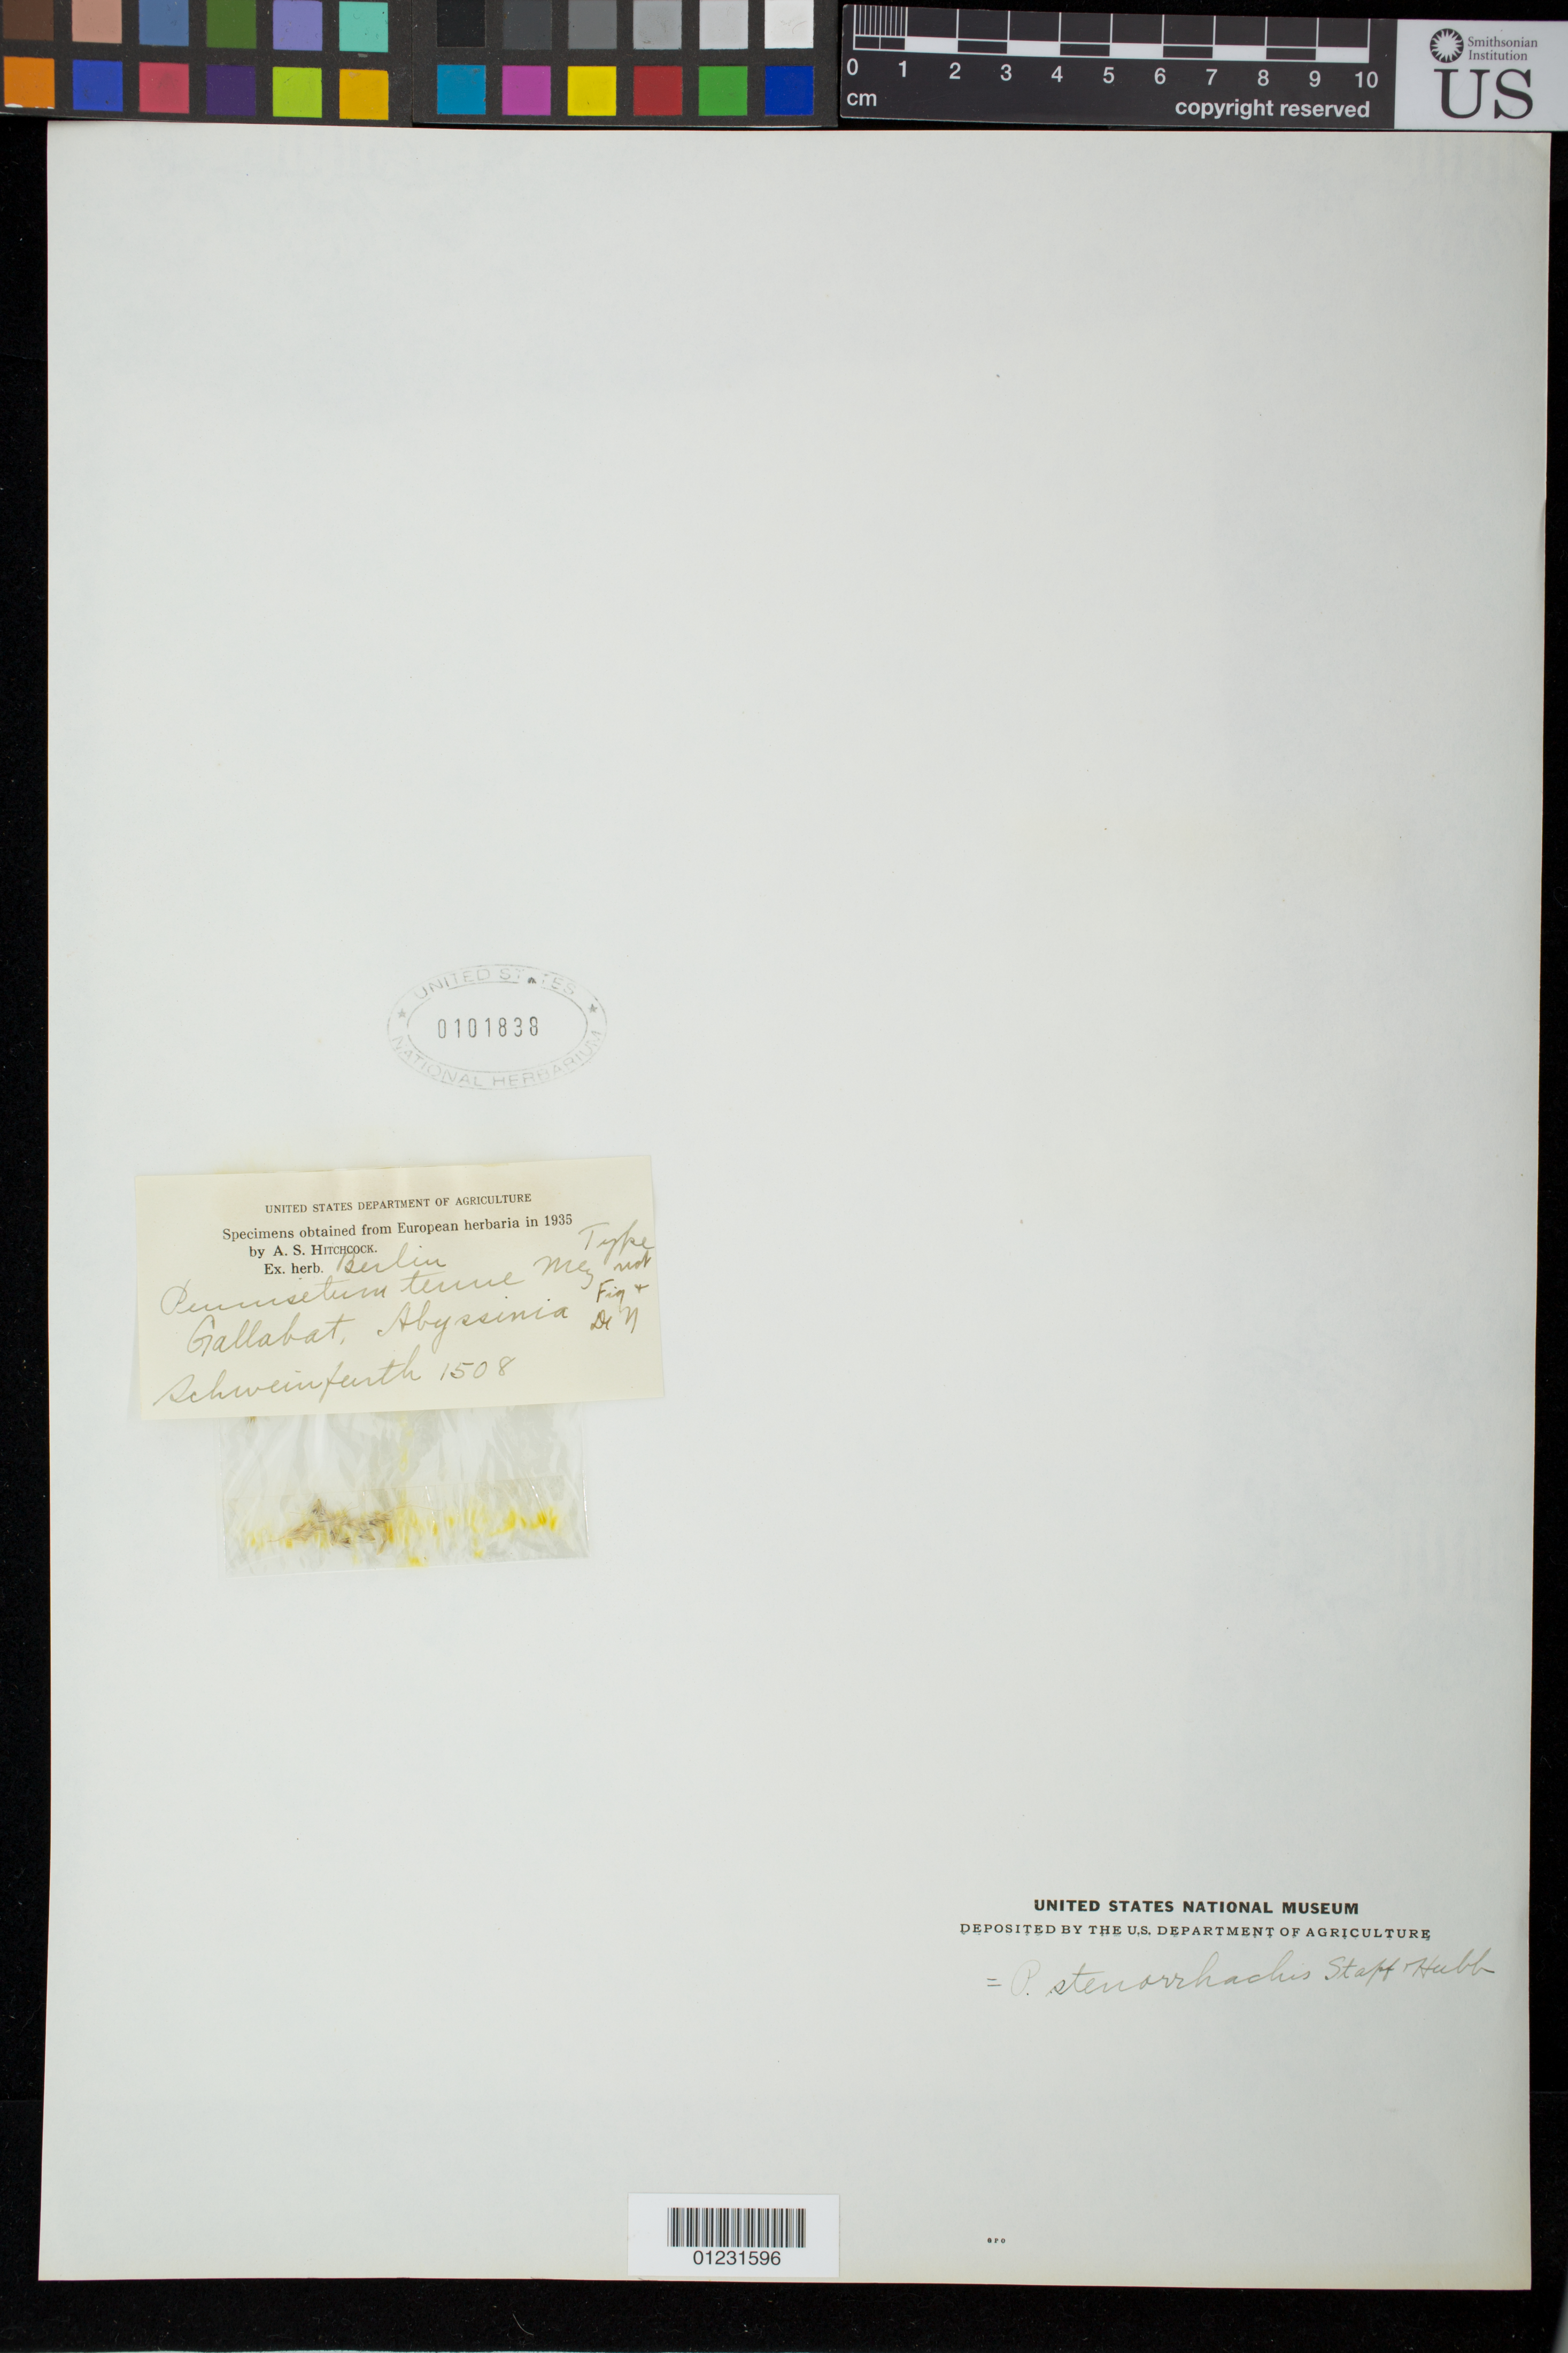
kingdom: Plantae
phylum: Tracheophyta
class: Liliopsida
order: Poales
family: Poaceae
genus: Pennisetum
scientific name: Pennisetum stenorrhachis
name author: Stapf & C.E. Hubb.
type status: Type Collection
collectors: G. A. Schweinfurth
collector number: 1508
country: Ethiopia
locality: Abyssinia, Gallabat.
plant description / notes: Fragmentary material of type specimen ex herb. Berlin.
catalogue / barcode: US 101838